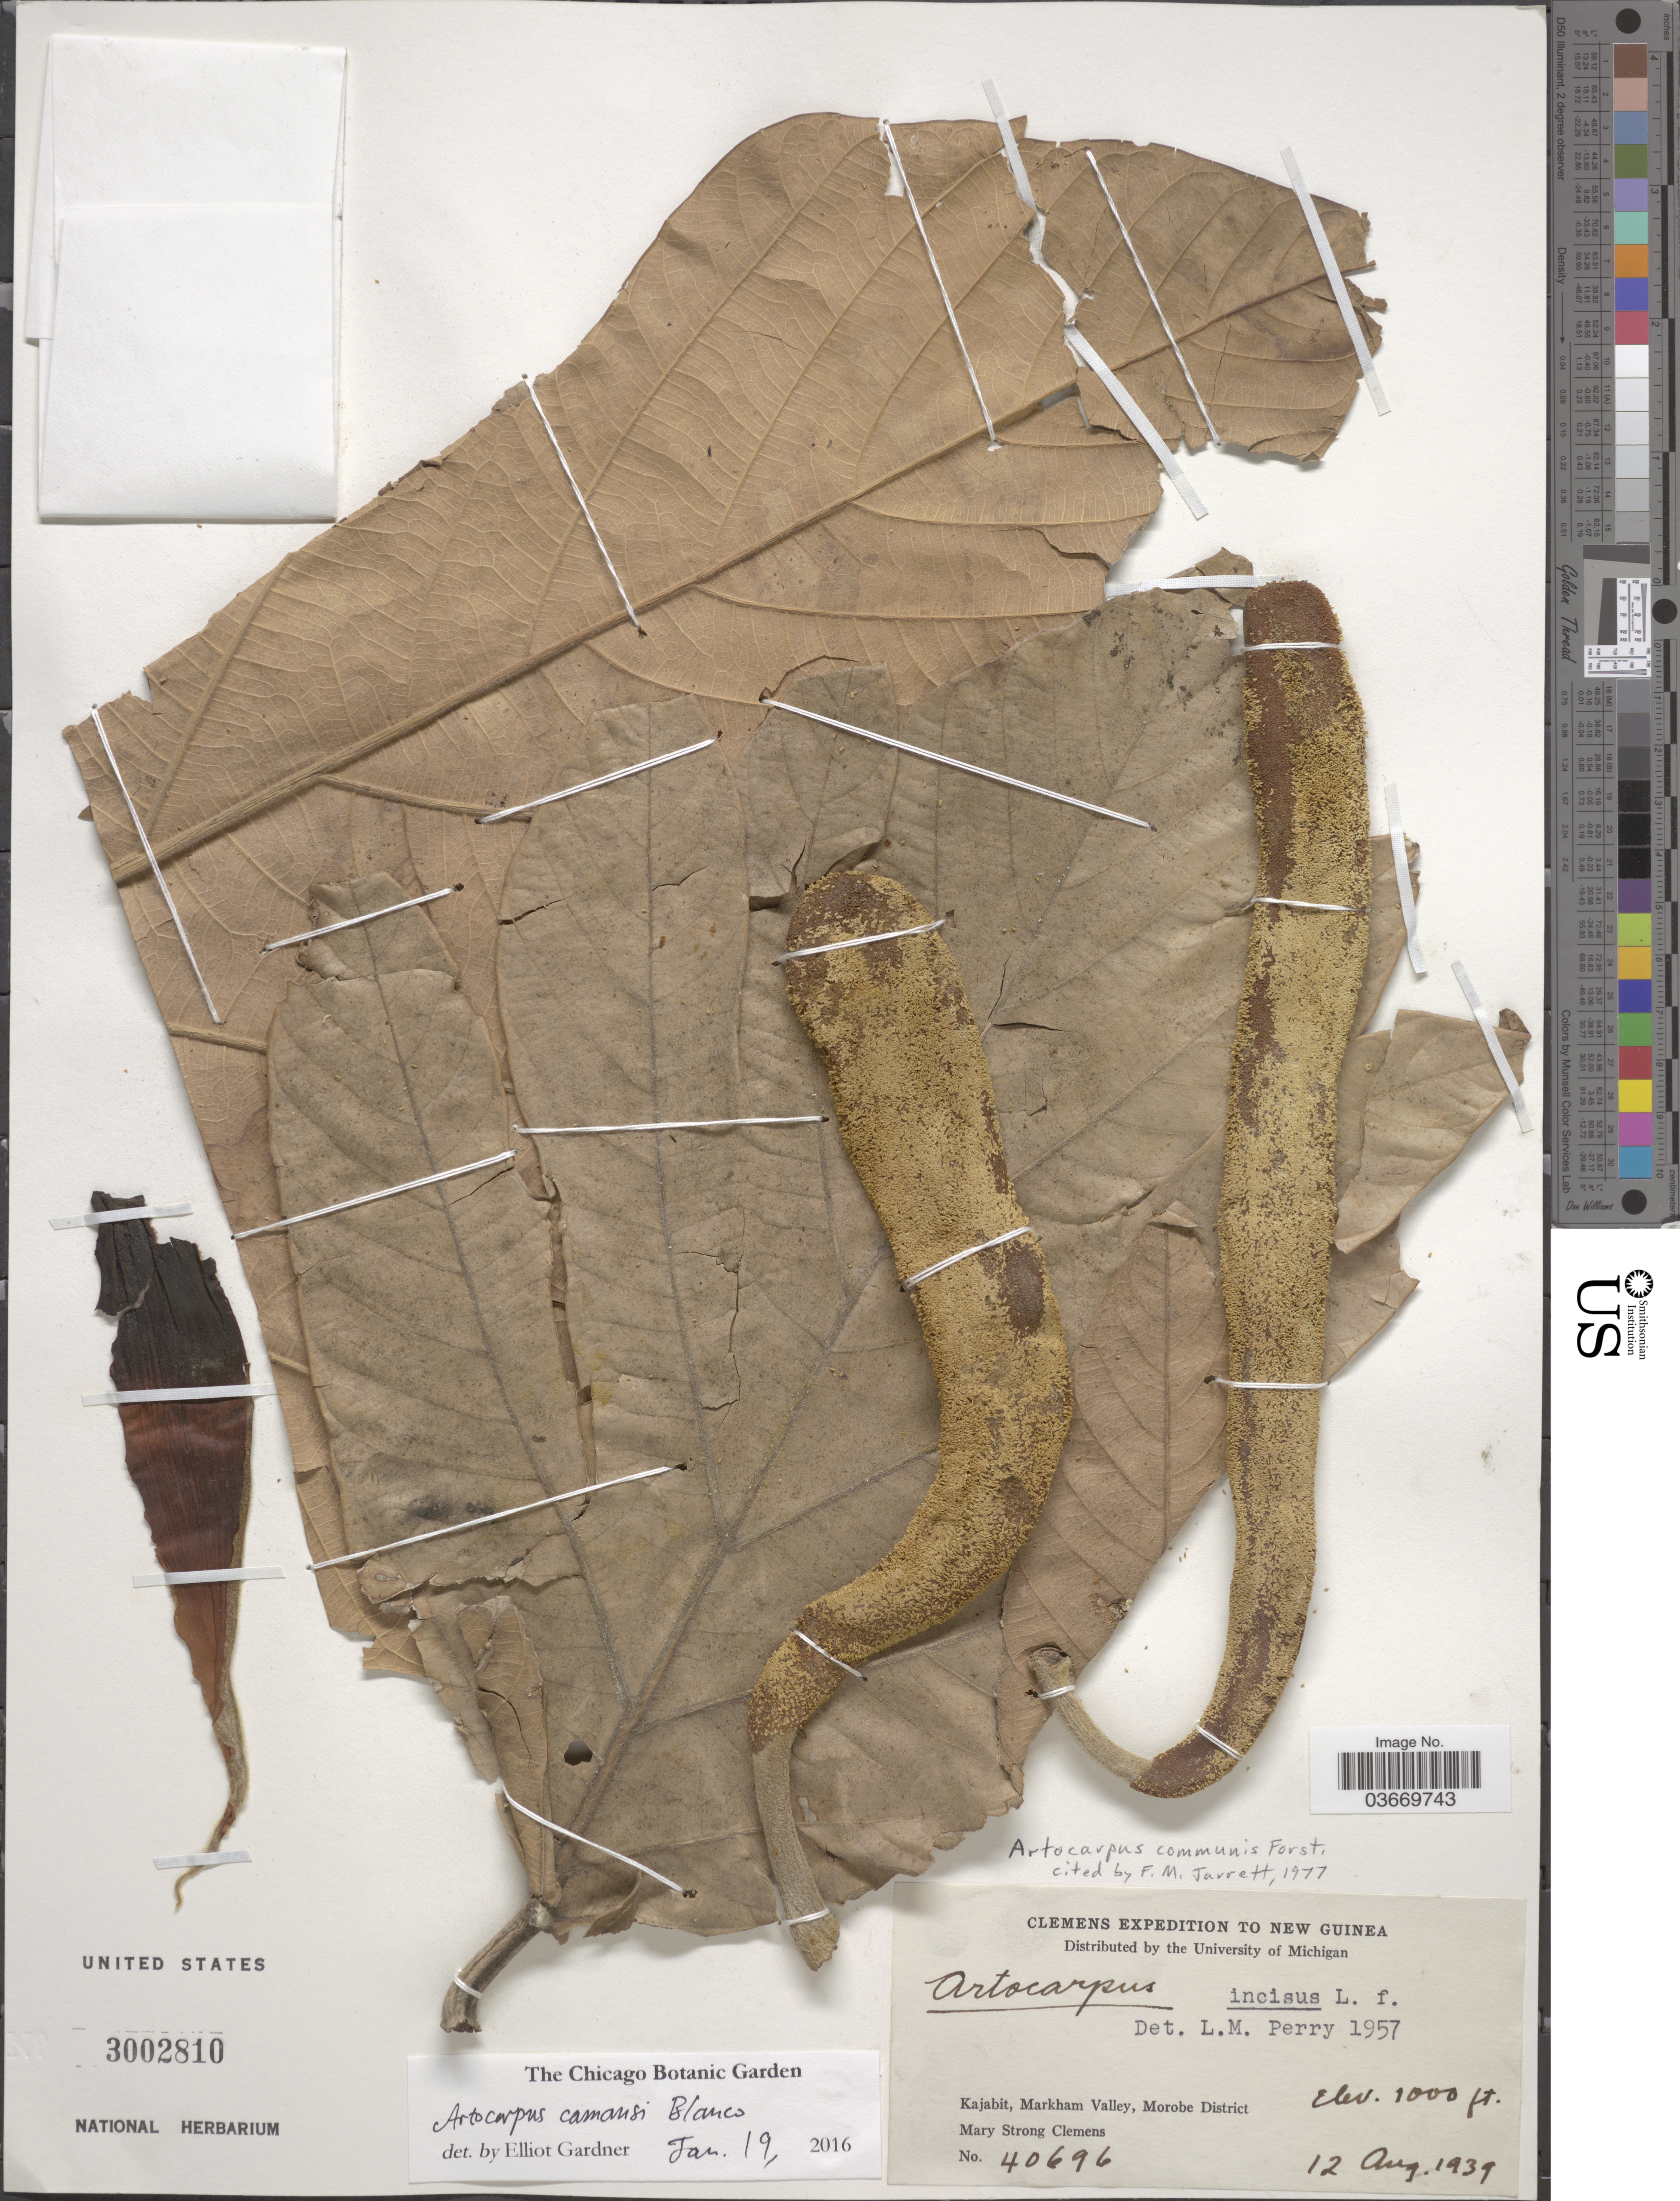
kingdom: Plantae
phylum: Tracheophyta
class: Magnoliopsida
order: Rosales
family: Moraceae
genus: Artocarpus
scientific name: Artocarpus altilis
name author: (Parkinson) Fosberg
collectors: M. S. Clemens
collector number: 40696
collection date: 1939-08-12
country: Papua New Guinea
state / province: Morobe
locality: New Guinea. Kajabit, Markham Valley, Morobe District.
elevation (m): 305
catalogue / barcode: US 3002810